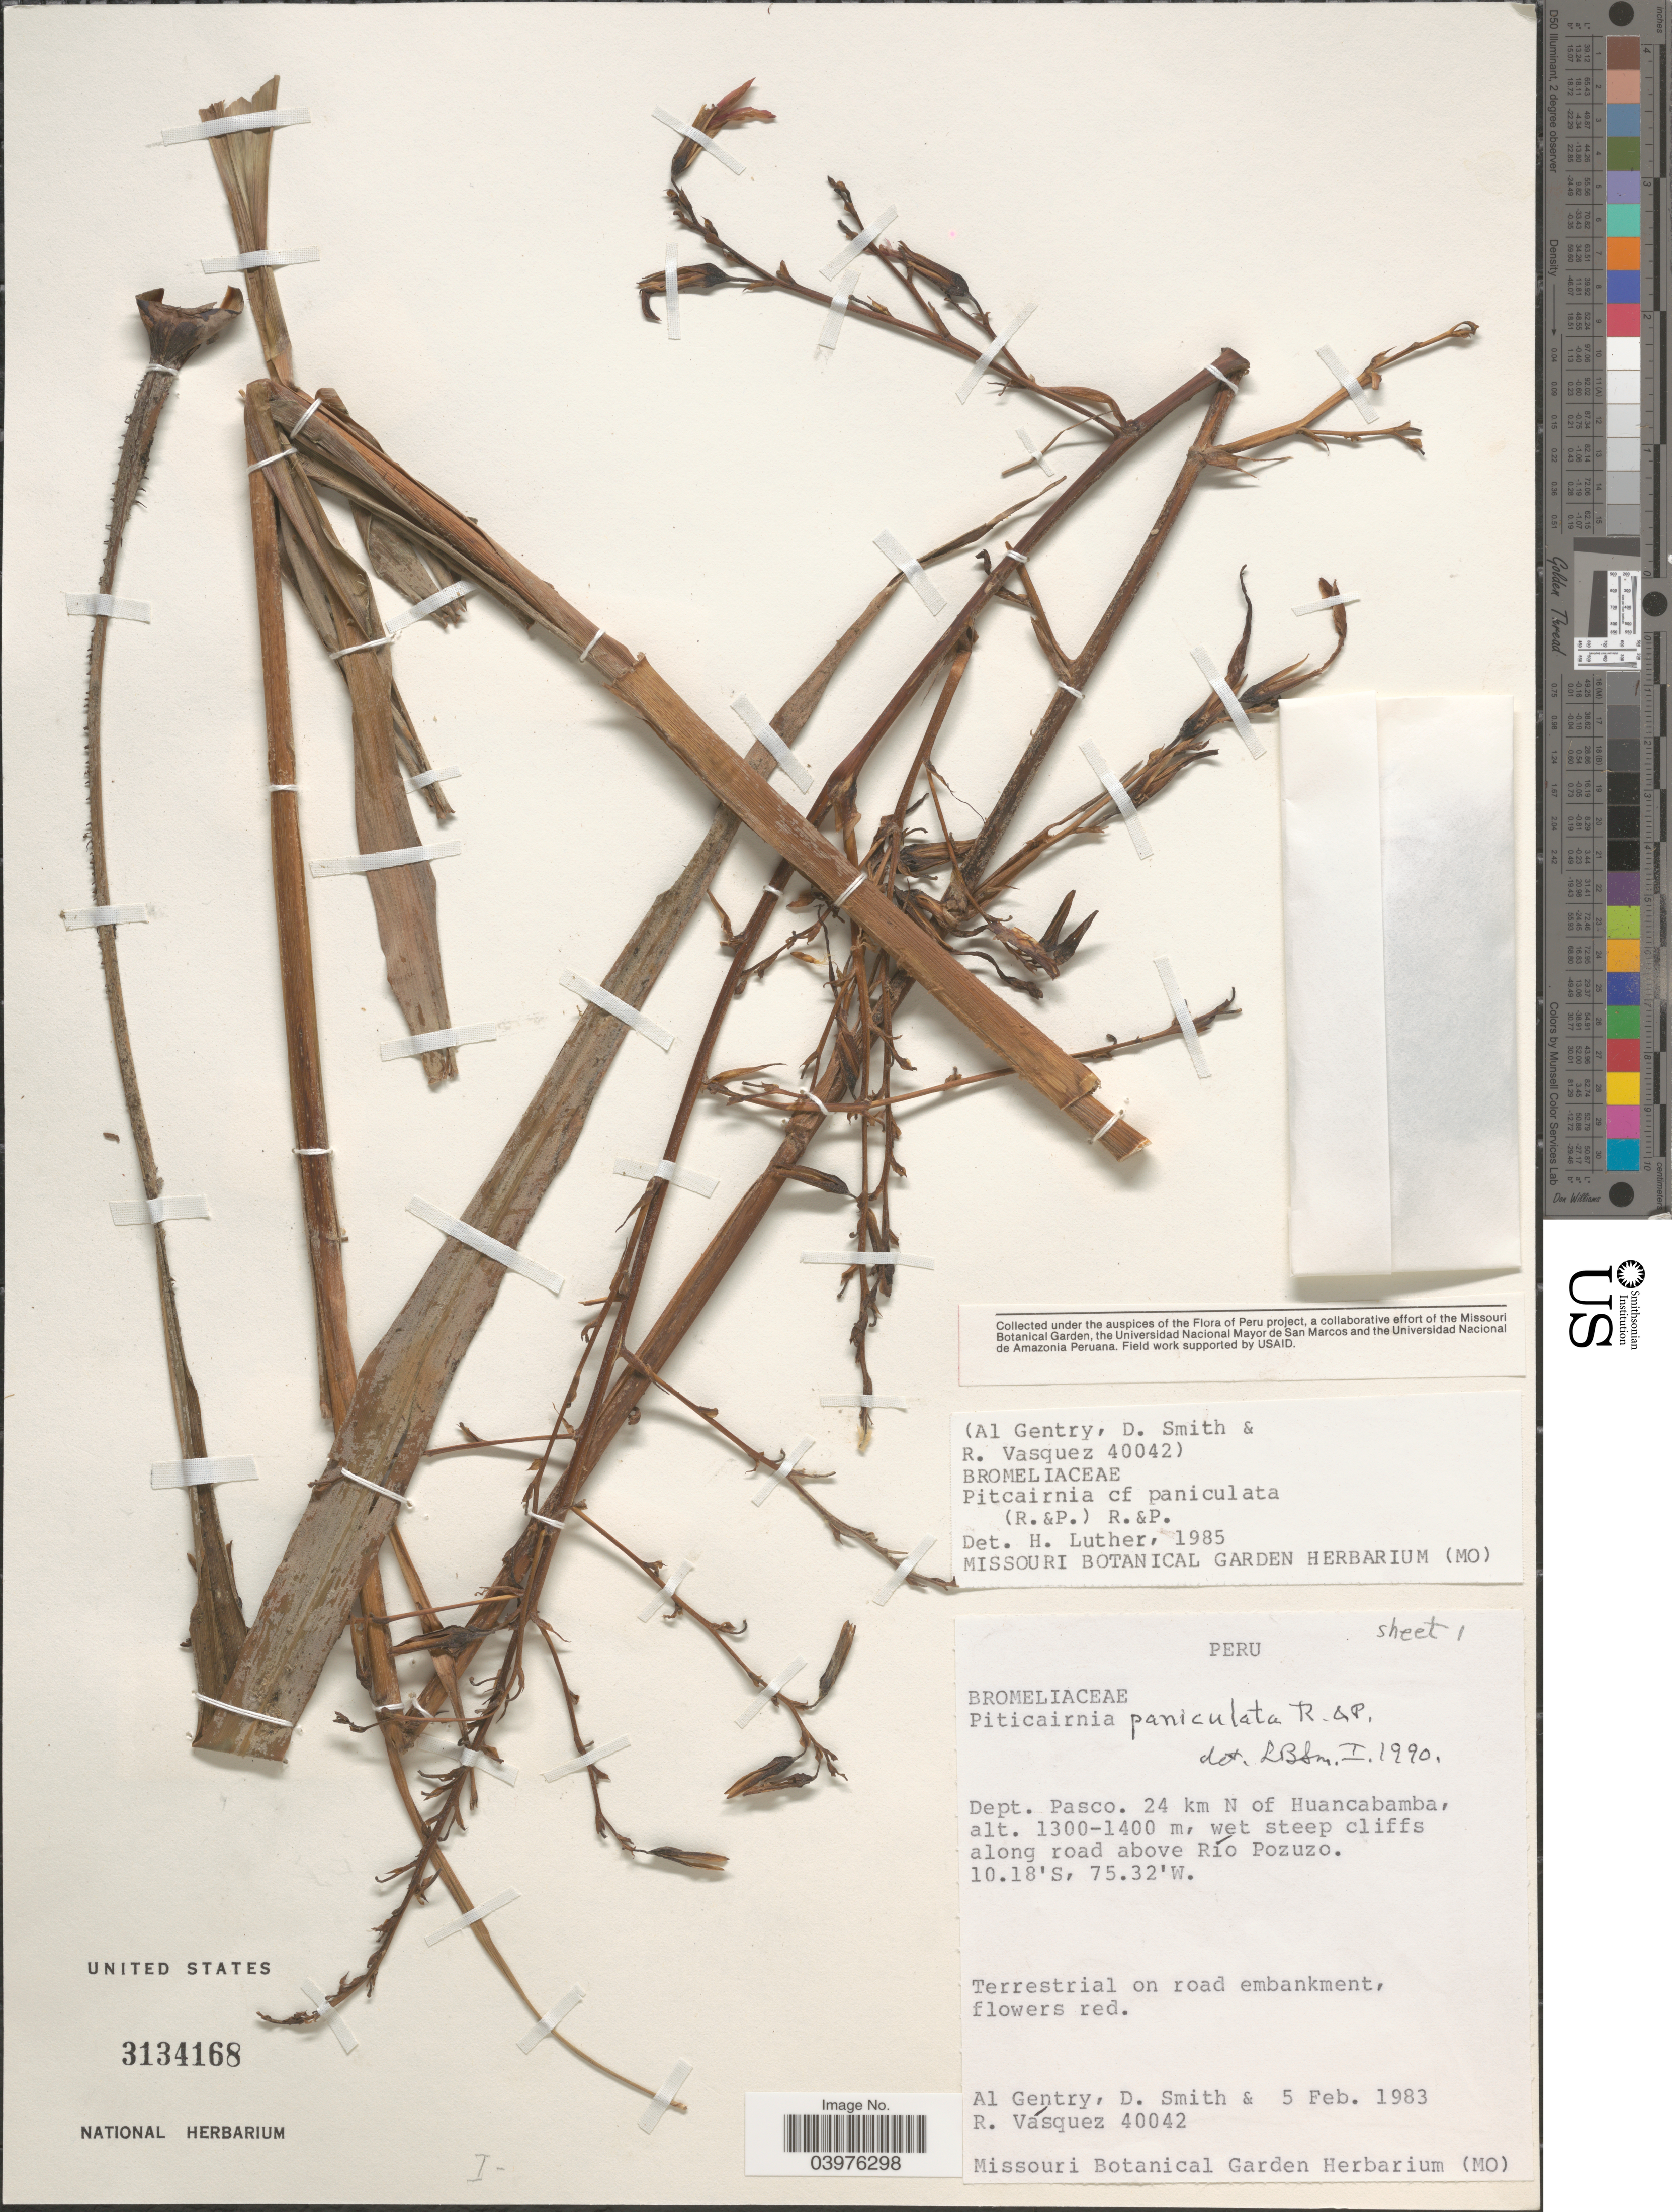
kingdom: Plantae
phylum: Tracheophyta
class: Liliopsida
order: Poales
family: Bromeliaceae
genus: Pitcairnia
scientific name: Pitcairnia paniculata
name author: (Ruiz & Pav.) Ruiz & Pav.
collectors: A. H. Gentry, D. Smith & R. Vásquez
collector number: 40042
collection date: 1983-02-05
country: Peru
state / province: Pasco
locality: Dept. Pasco. 24 km N of Huancabamba, along road above Río Pozuzo.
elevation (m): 1300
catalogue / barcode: US 3134168